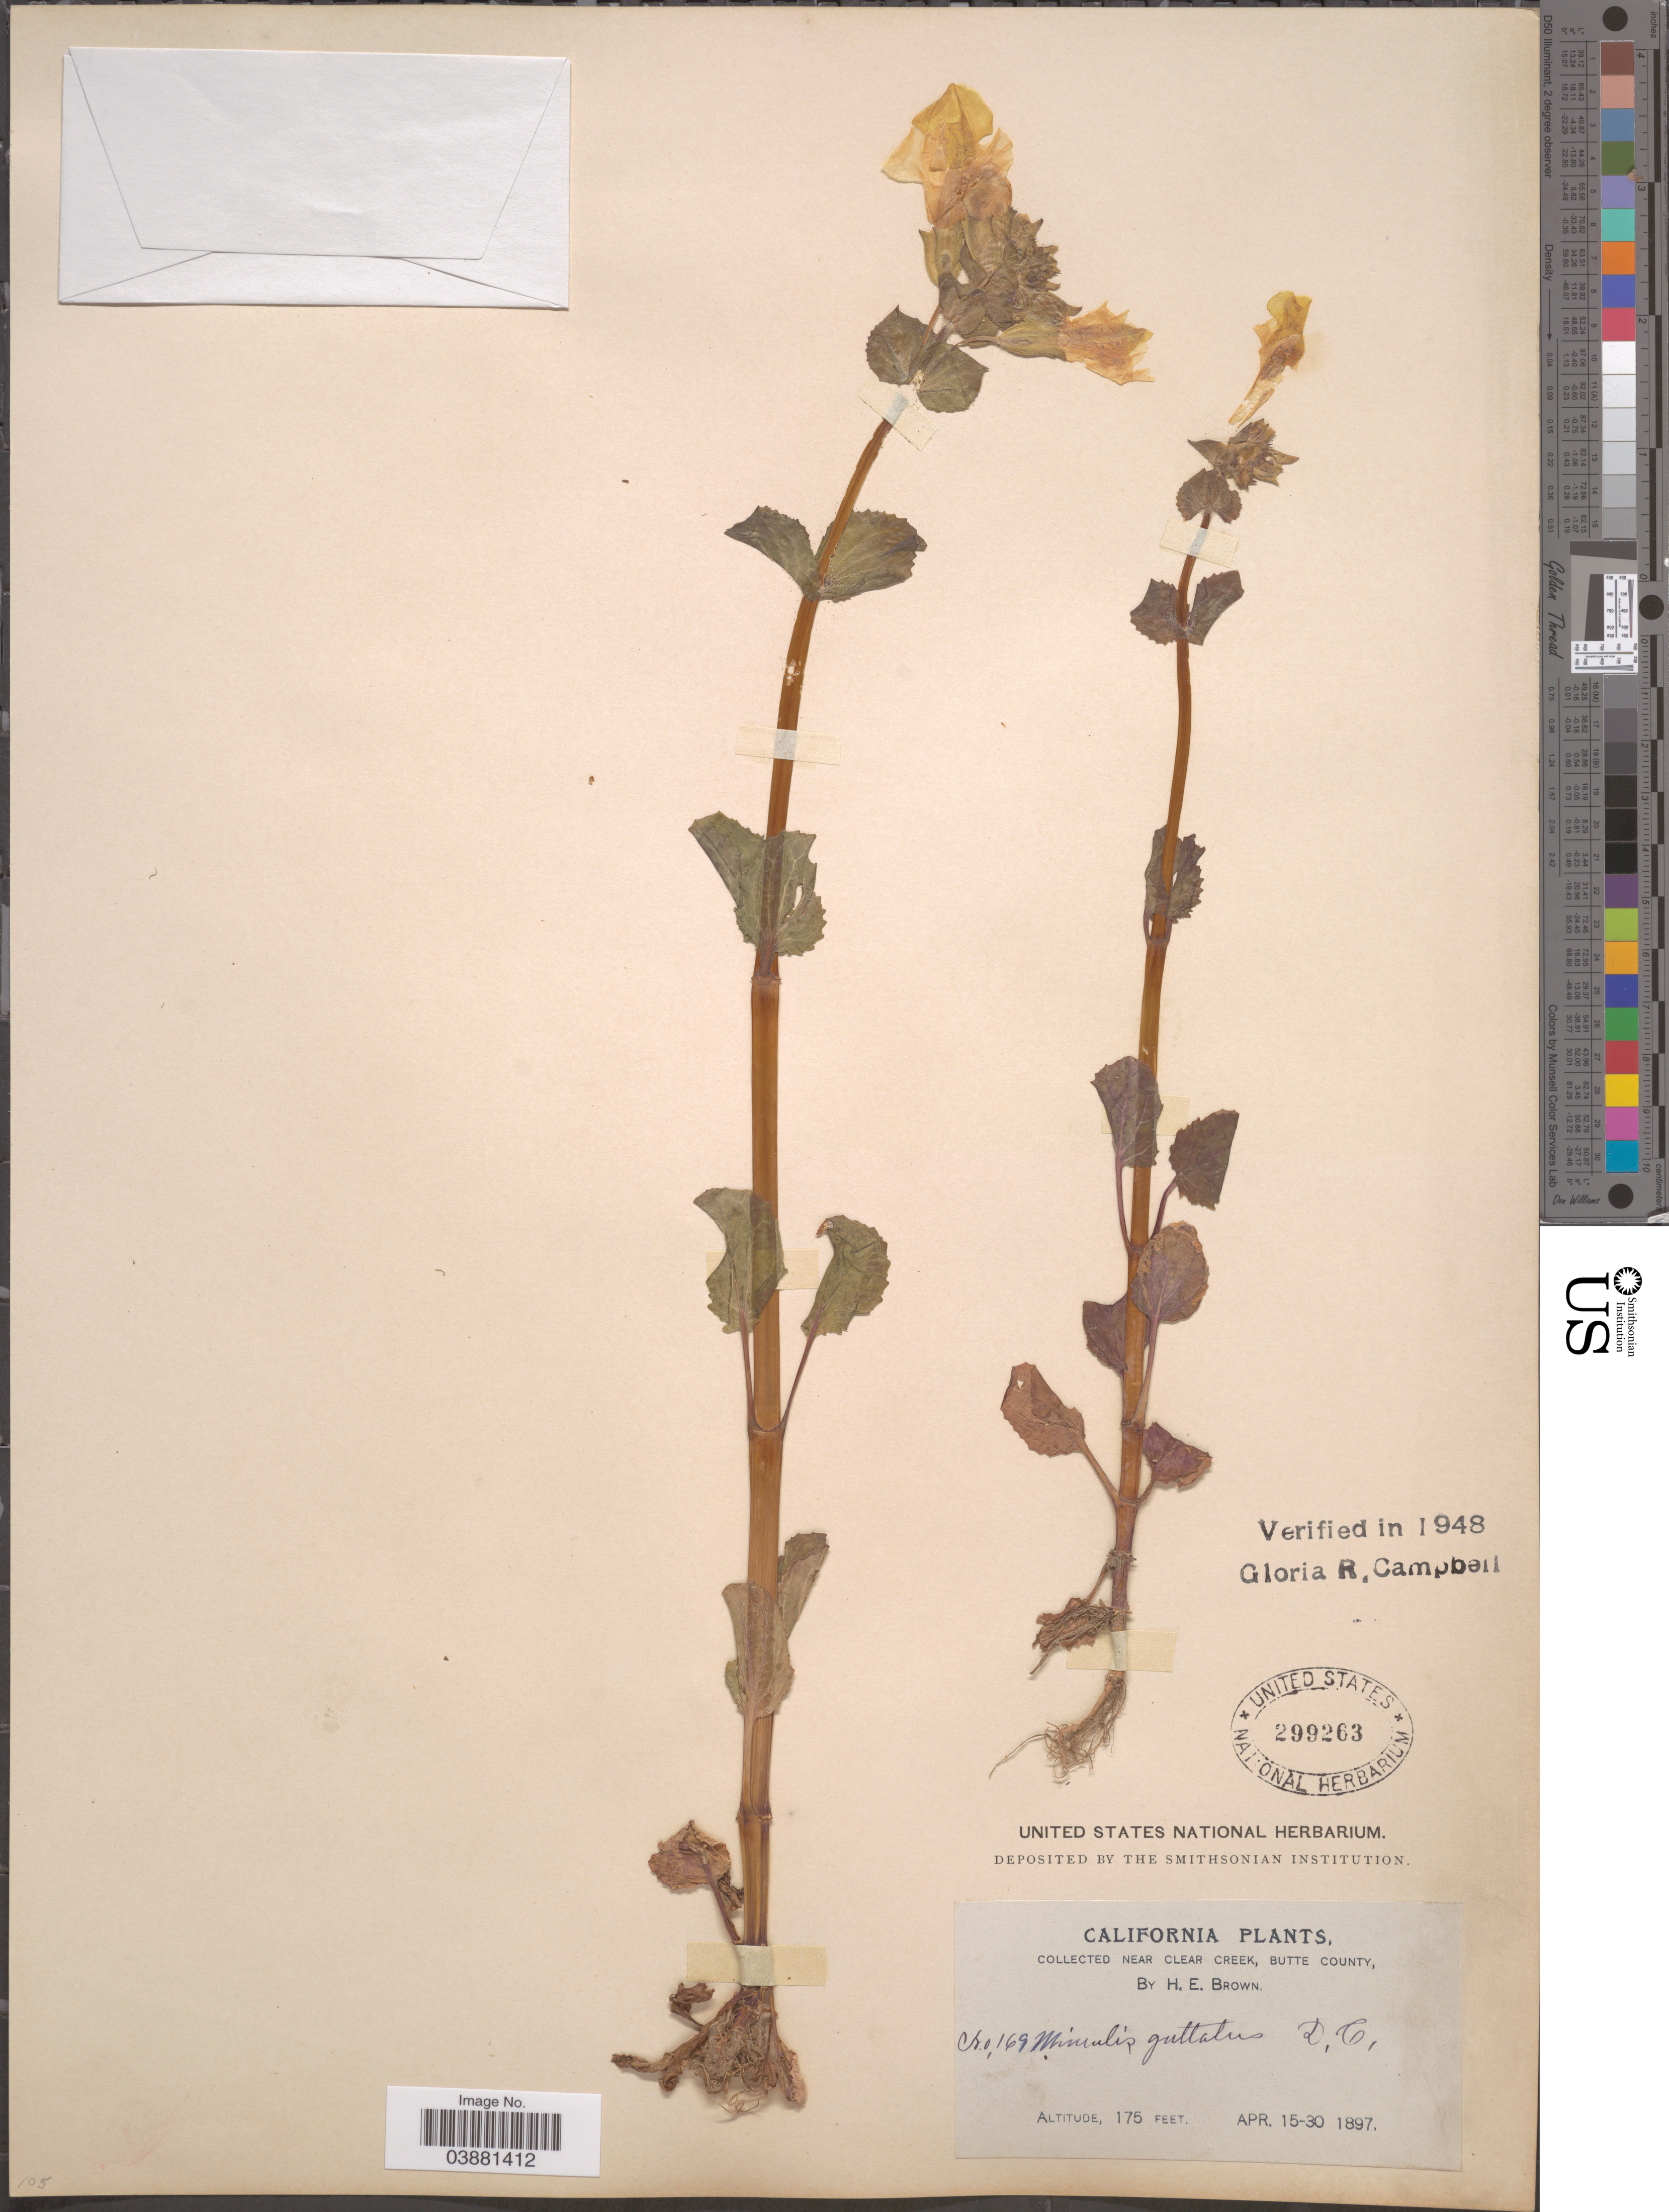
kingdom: Plantae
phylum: Tracheophyta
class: Magnoliopsida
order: Lamiales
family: Phrymaceae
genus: Mimulus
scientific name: Mimulus guttatus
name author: DC.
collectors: H. E. Brown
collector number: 169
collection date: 1897-04-15/1897-04-30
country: United States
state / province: California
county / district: Butte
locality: Near Clear Creek.